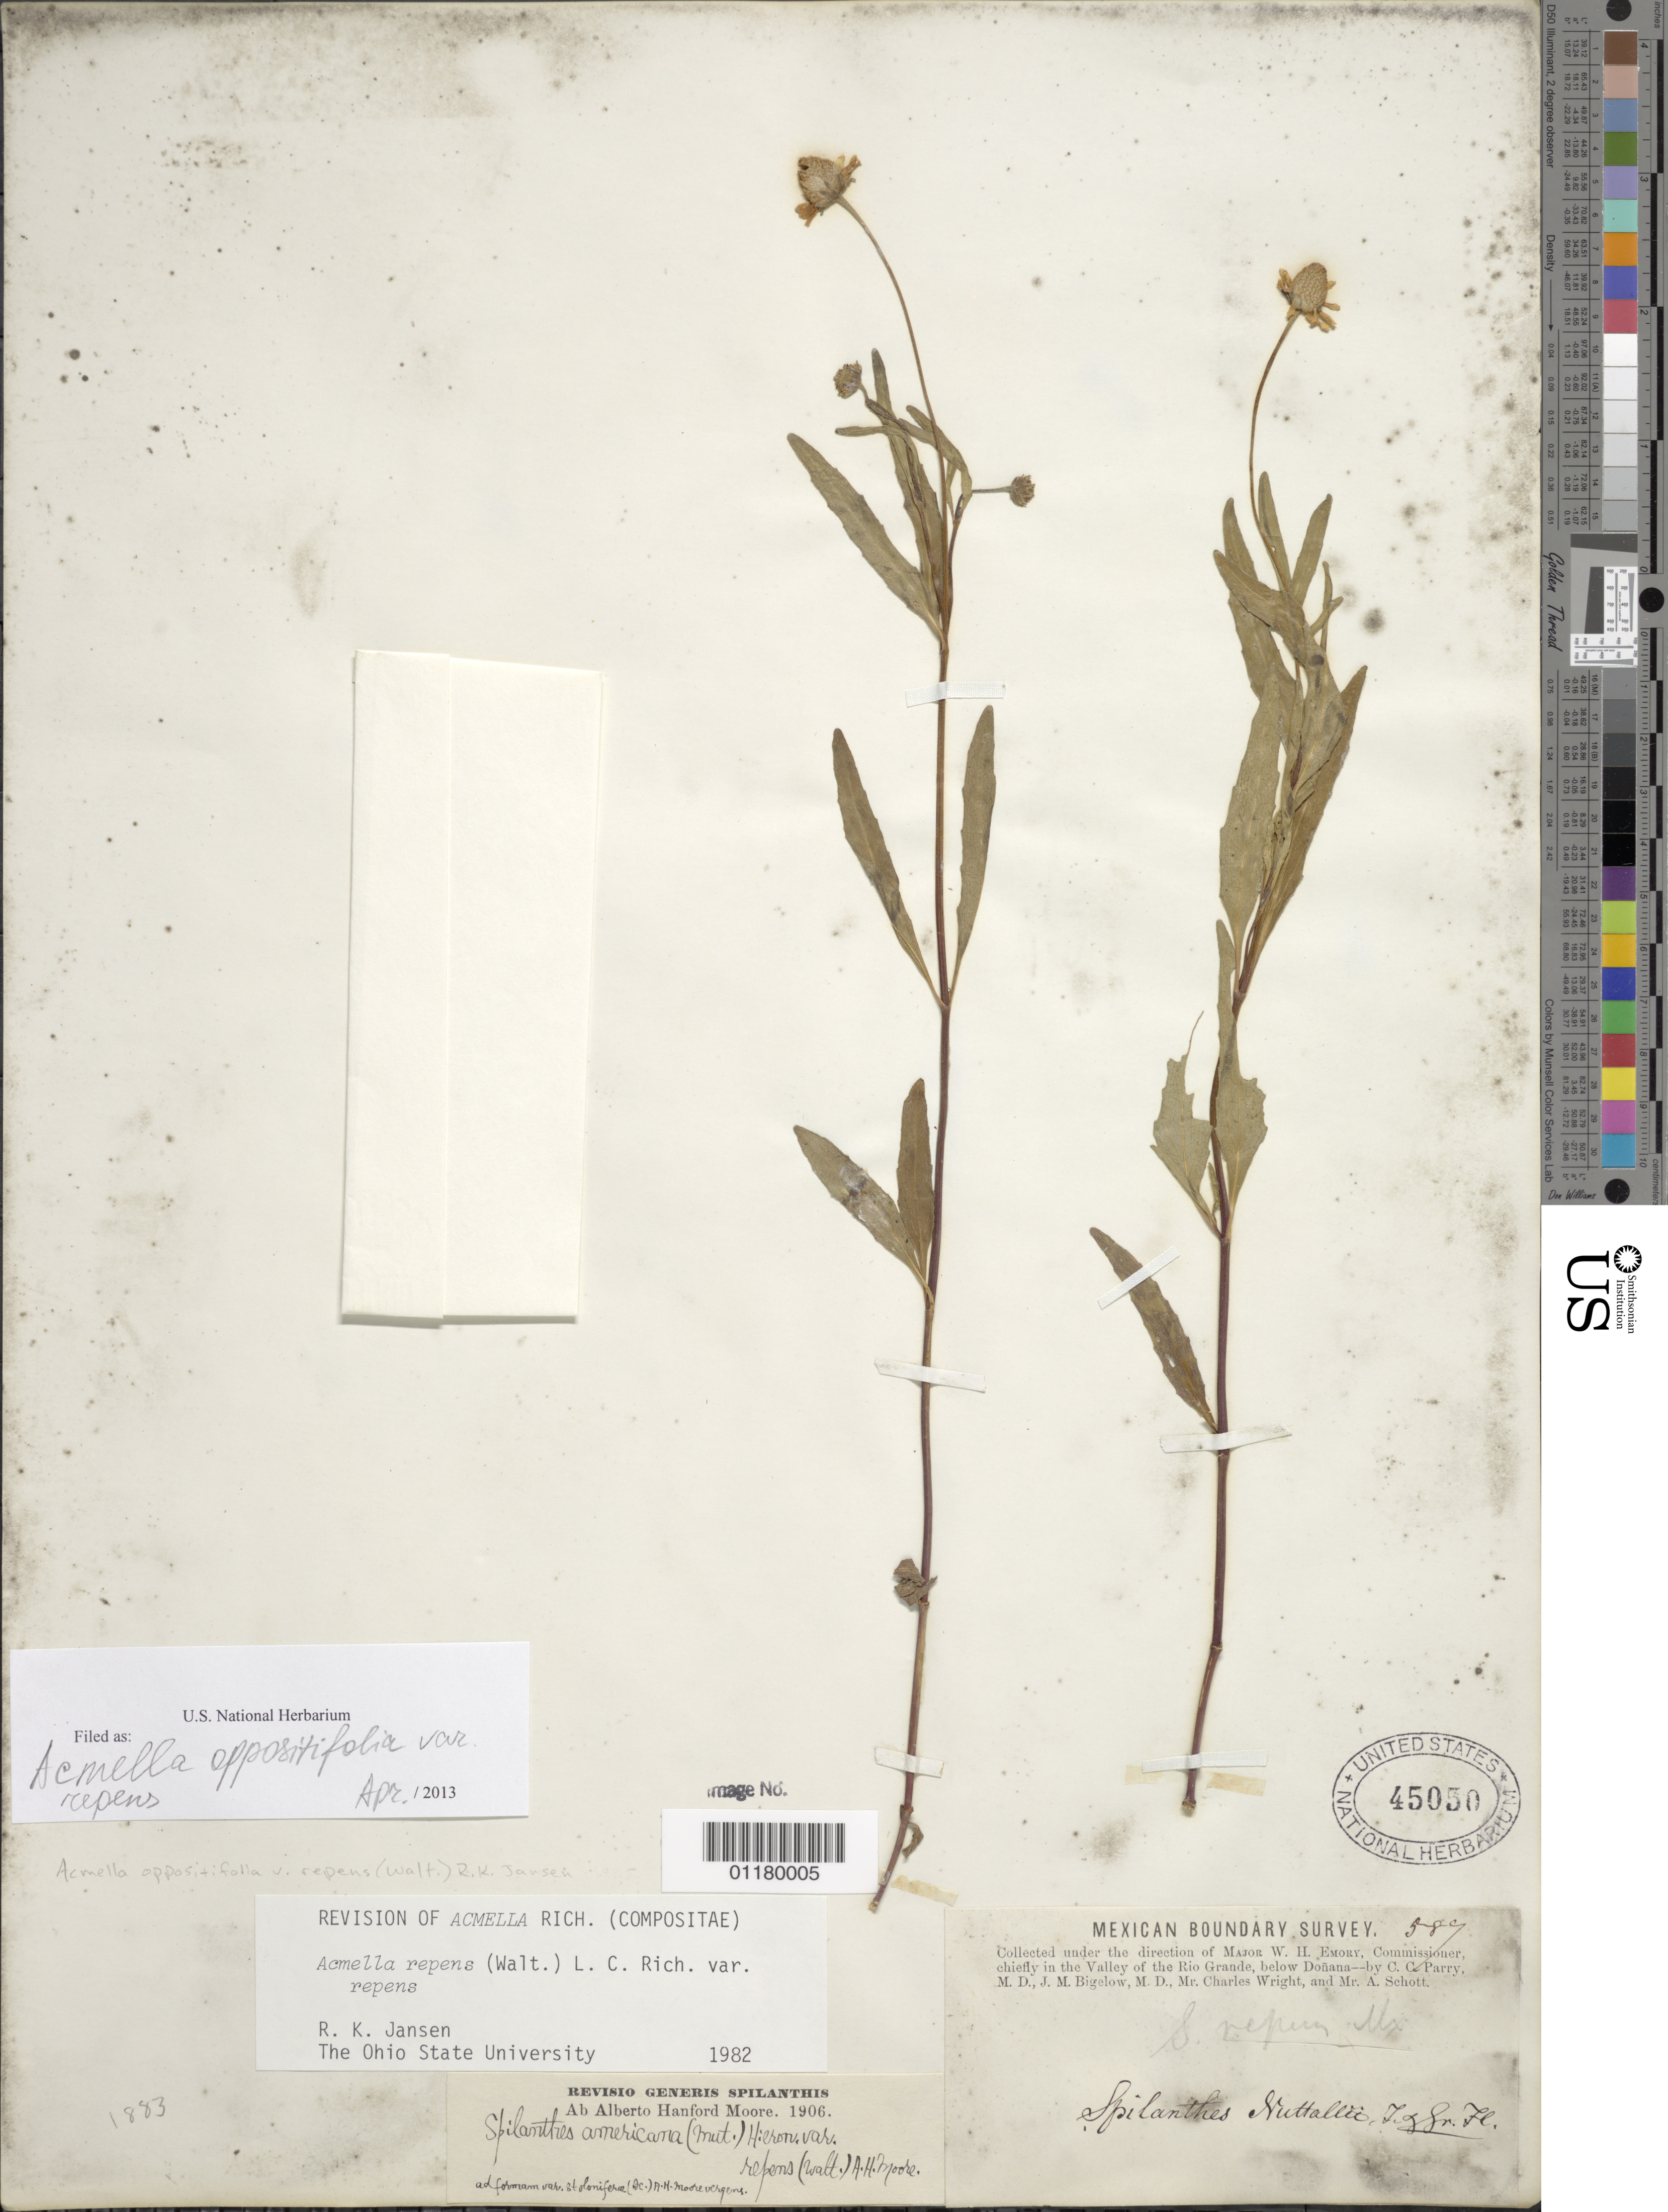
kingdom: Plantae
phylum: Tracheophyta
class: Magnoliopsida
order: Asterales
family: Asteraceae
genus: Acmella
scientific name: Acmella oppositifolia var. repens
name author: (Walter) R.K. Jansen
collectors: C. C. Parry, J. M. Bigelow, C. Wright & A. C. V. Schott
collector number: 587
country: United States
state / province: New Mexico / Texas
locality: Valley of the Rio Grande, below Doñana.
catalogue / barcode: US 45050